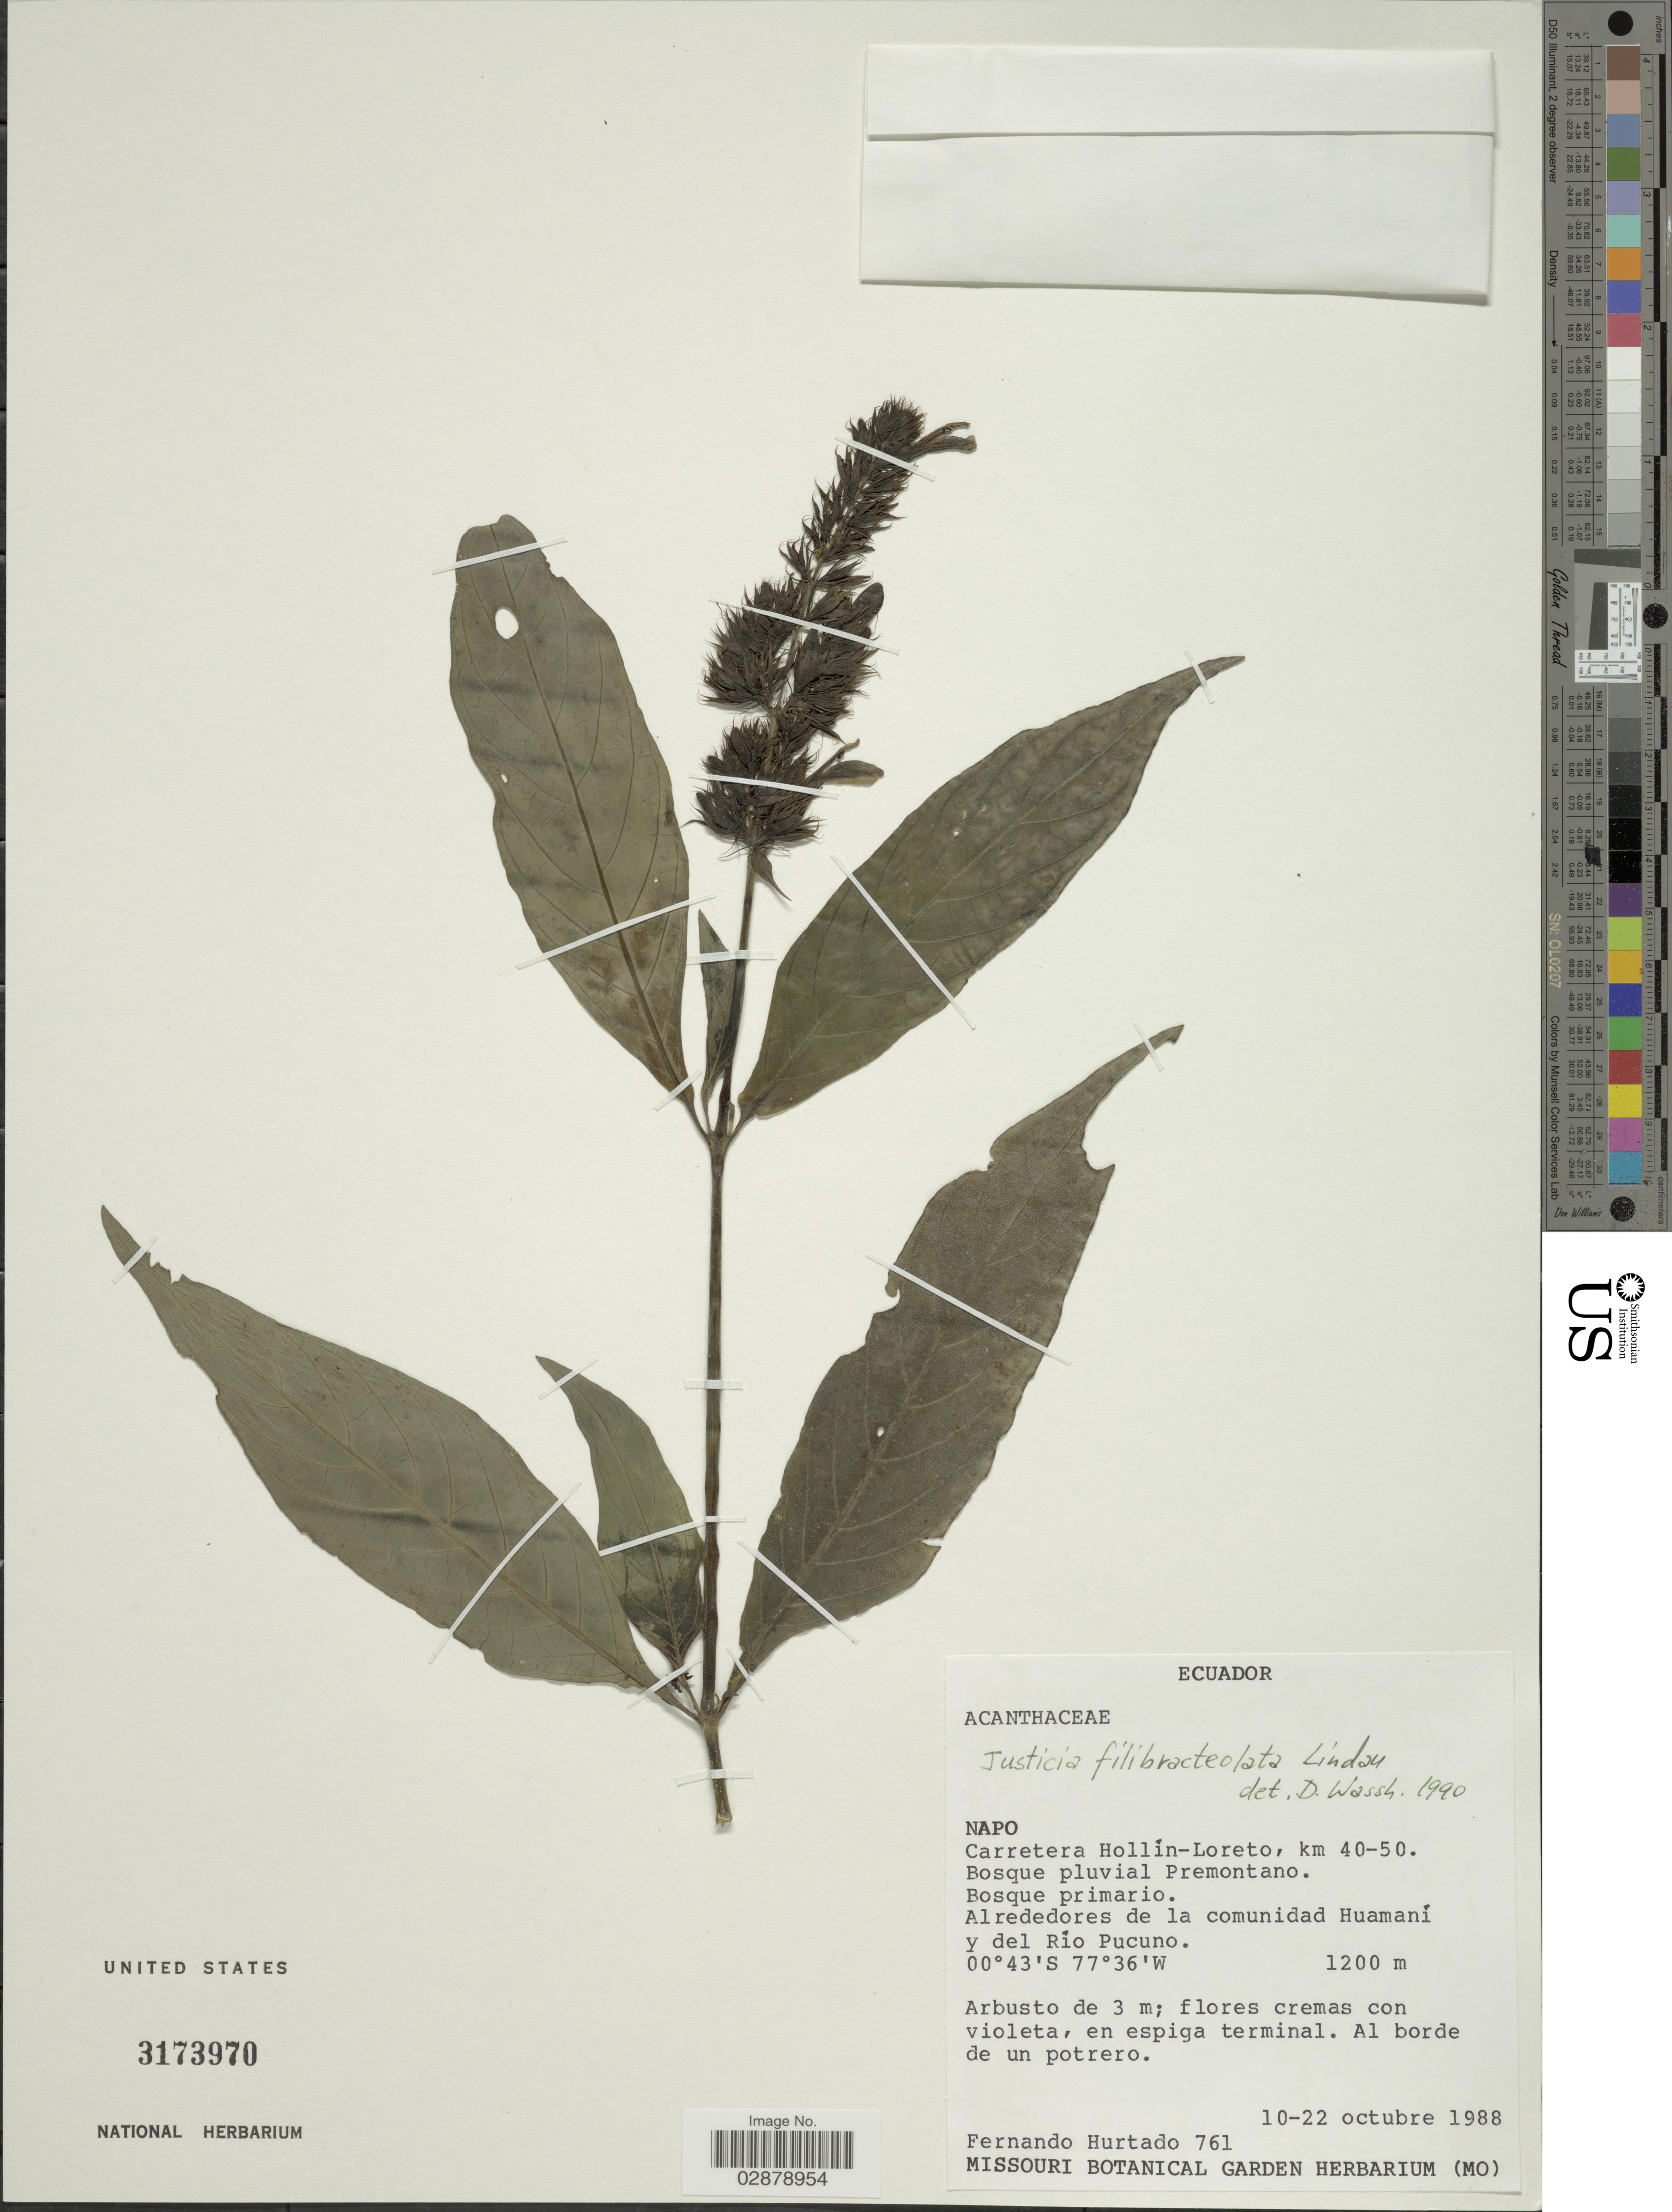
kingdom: Plantae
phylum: Tracheophyta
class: Magnoliopsida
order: Lamiales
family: Acanthaceae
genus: Justicia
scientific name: Justicia filibracteolata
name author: Lindau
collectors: F. Hurtado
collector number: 761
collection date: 1988-10-10/1988-10-22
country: Ecuador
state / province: Napo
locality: Carretera Hollín-Loreto, km 40-50. Alrededores de la comunidad Huamaní y del Río Pucuno.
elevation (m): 1200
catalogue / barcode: US 3173970